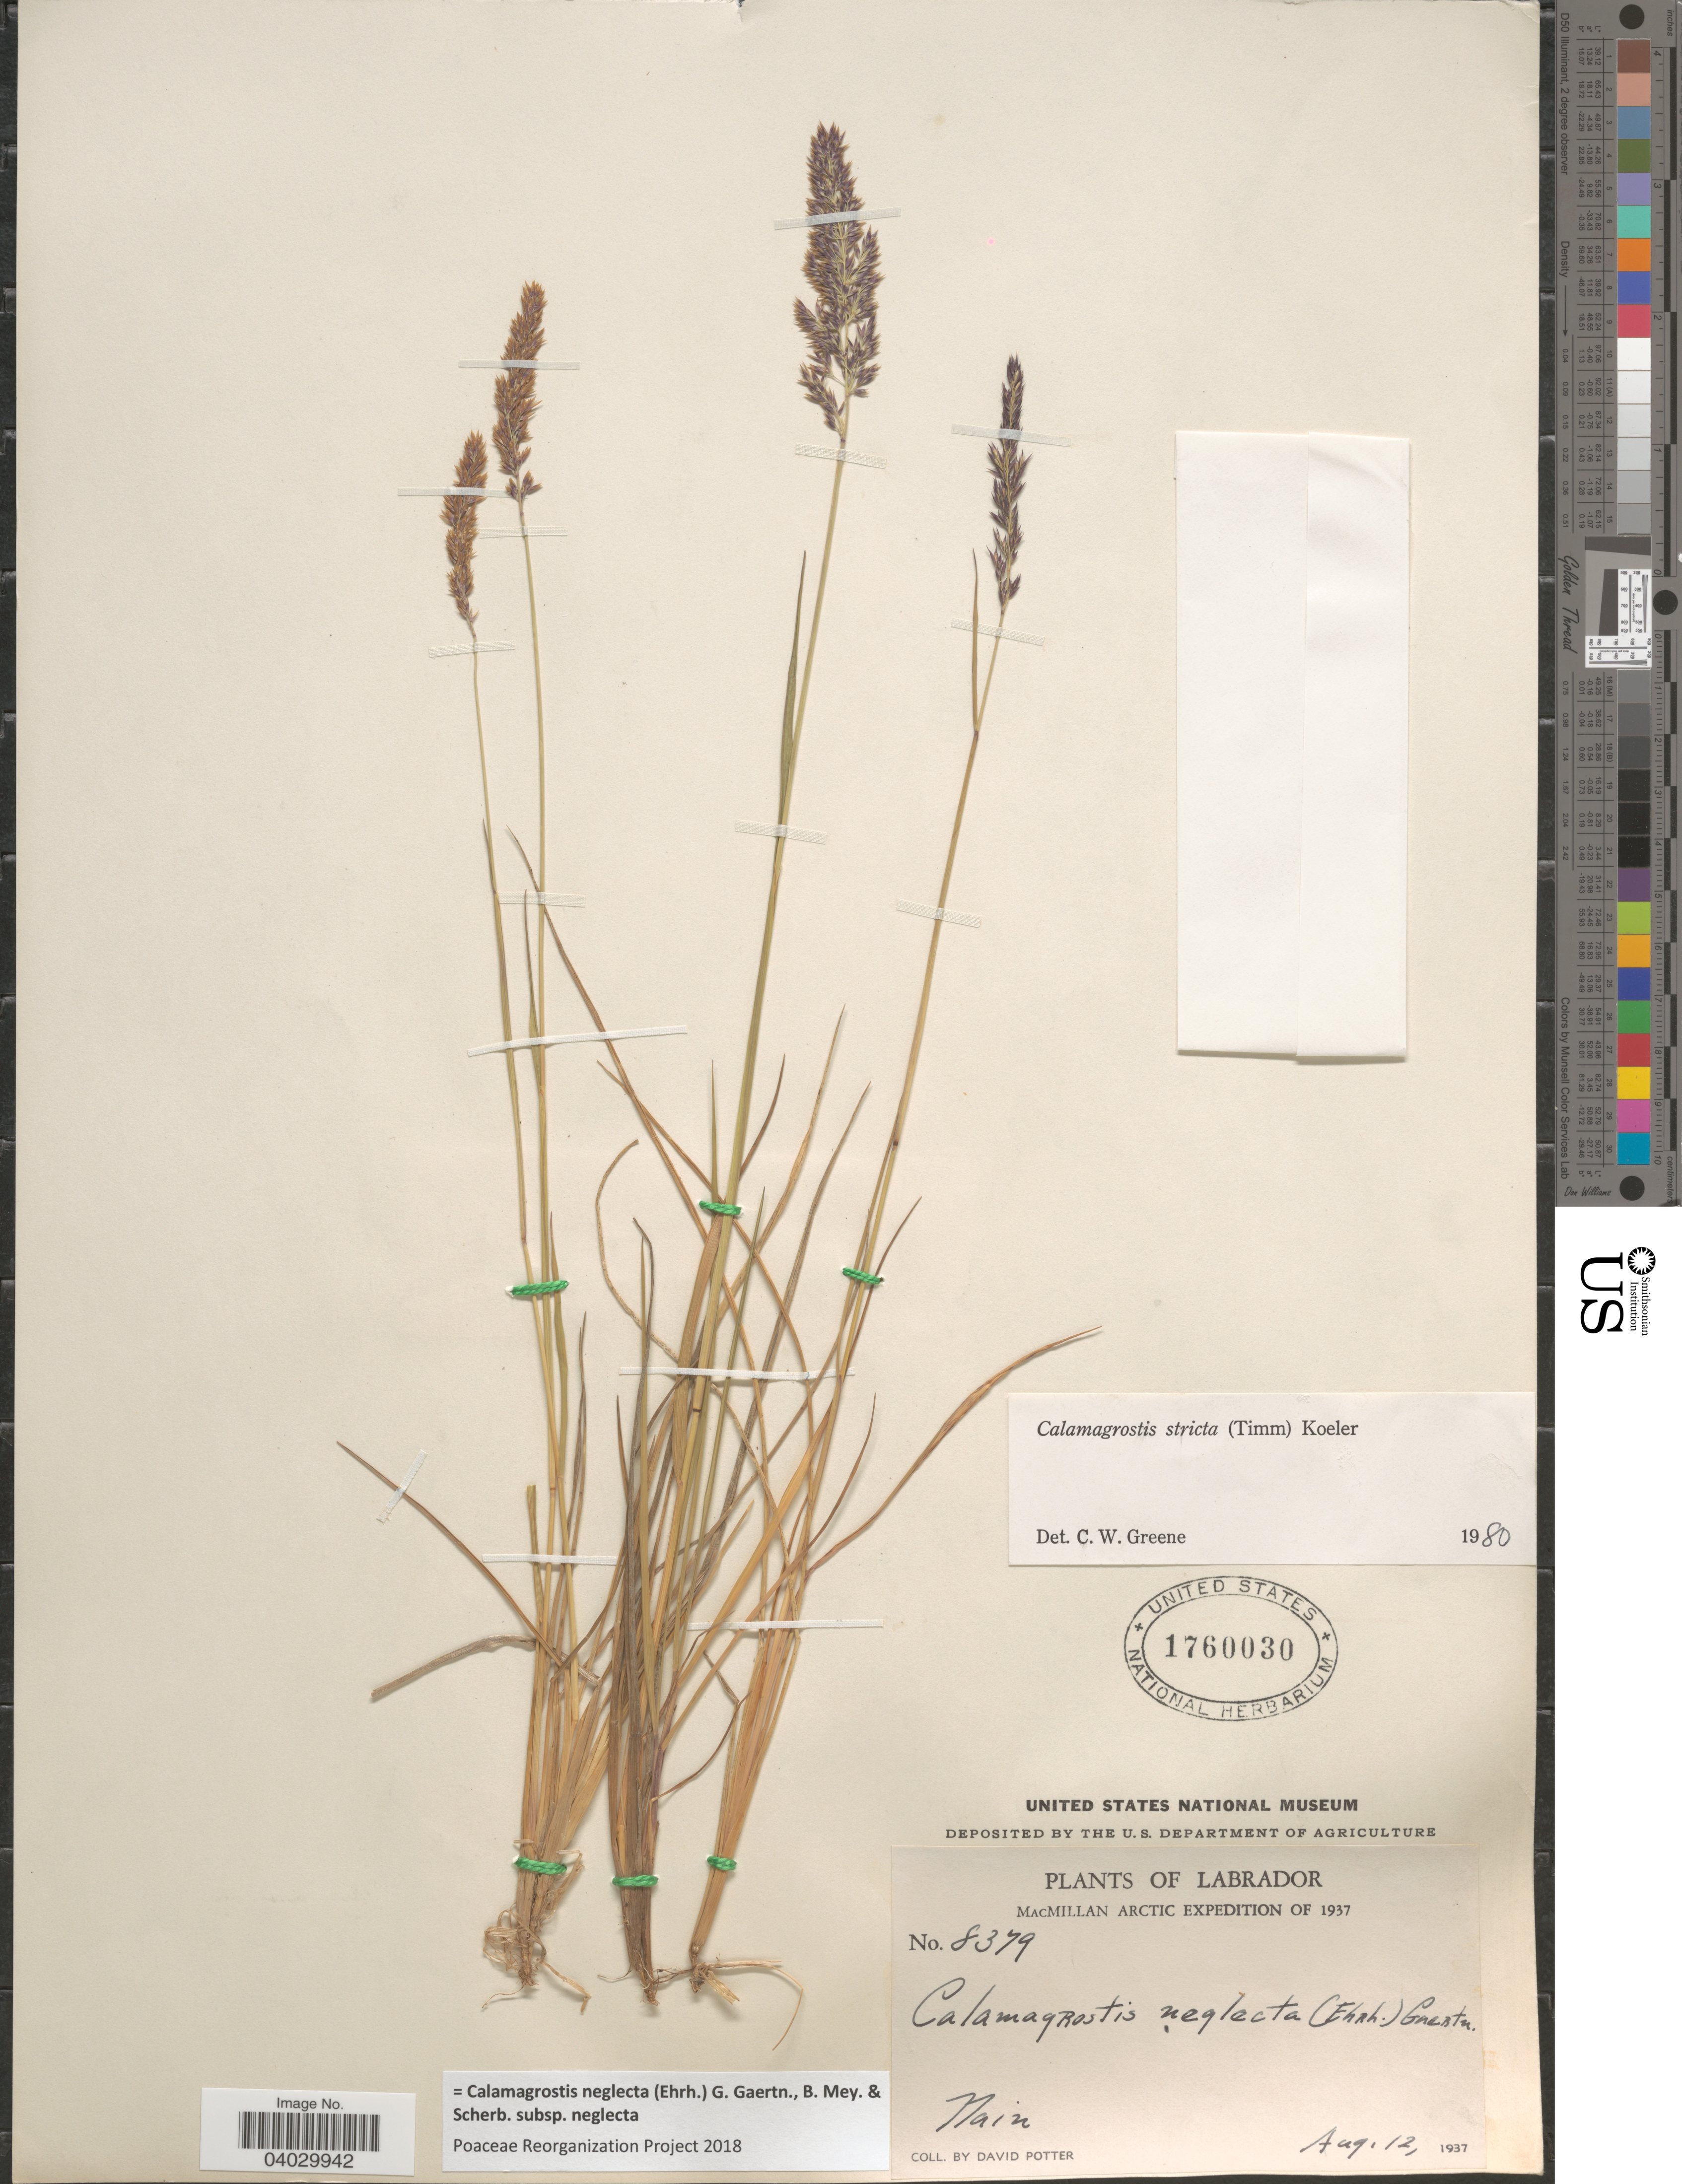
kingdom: Plantae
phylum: Tracheophyta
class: Liliopsida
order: Poales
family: Poaceae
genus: Calamagrostis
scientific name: Calamagrostis neglecta subsp. neglecta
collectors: D. Potter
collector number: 8379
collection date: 1937-08-12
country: Canada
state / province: Newfoundland and Labrador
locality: Labrador. Nain.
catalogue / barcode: US 1760030